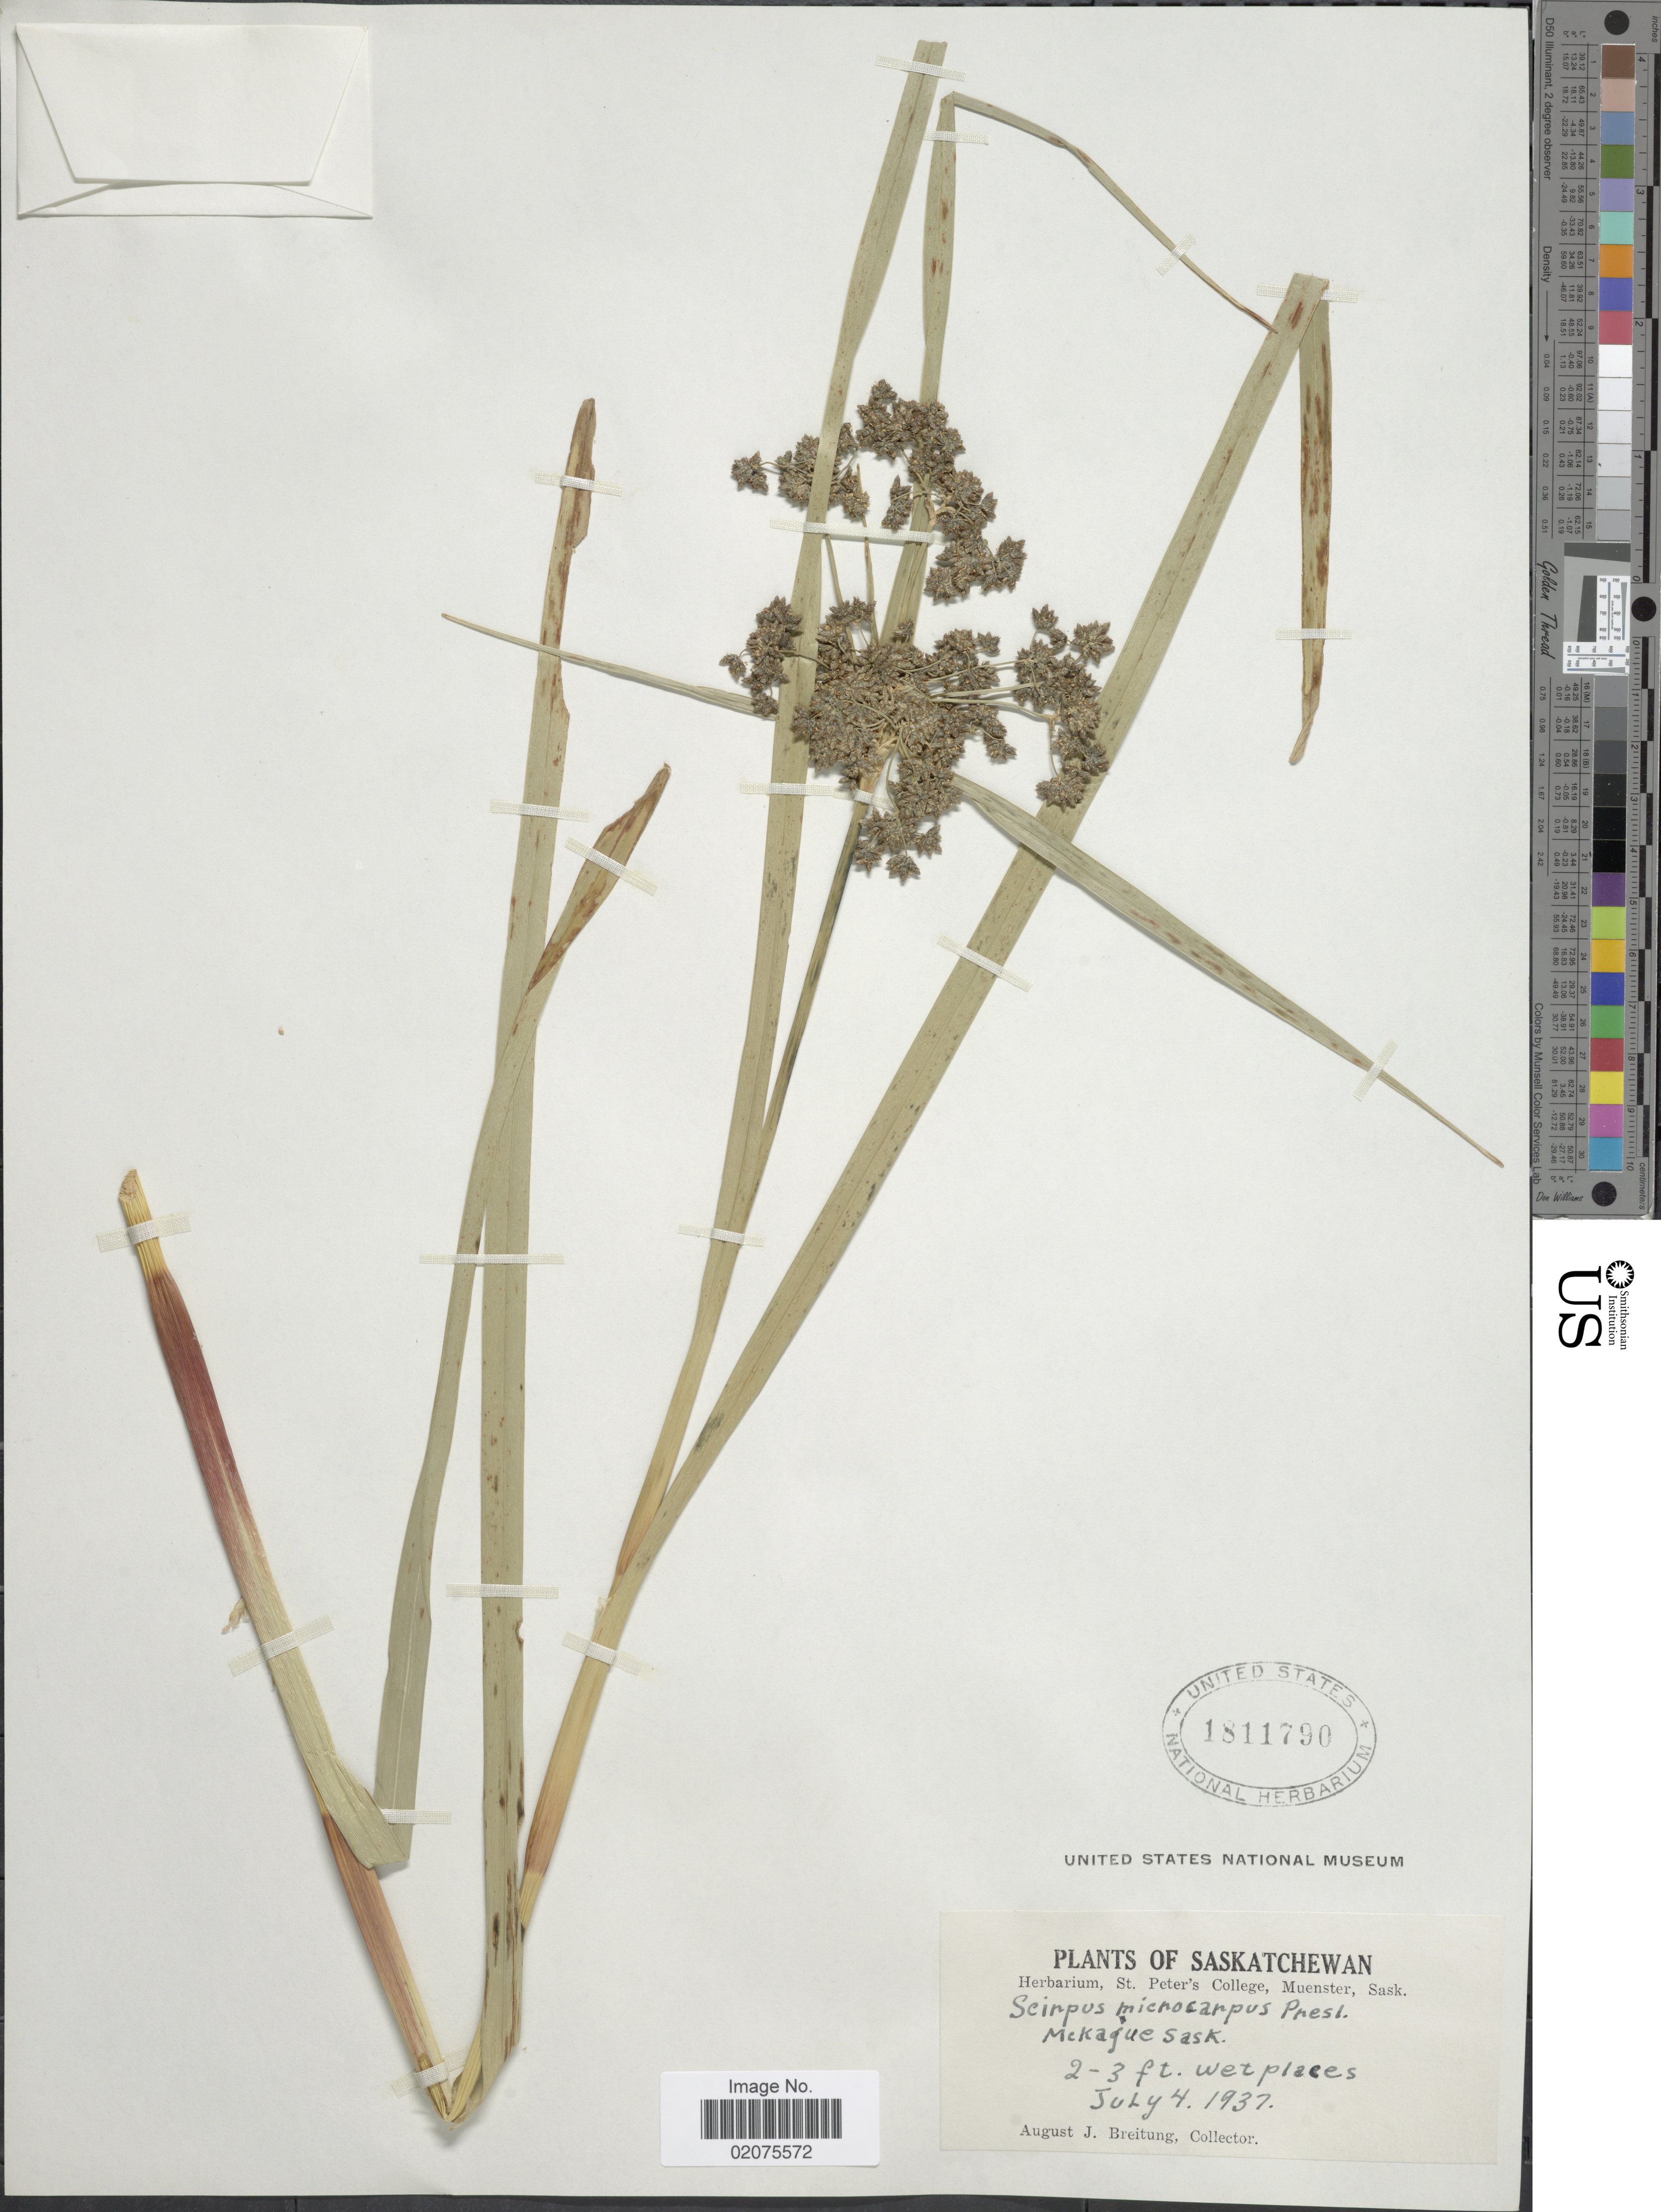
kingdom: Plantae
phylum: Tracheophyta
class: Liliopsida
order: Poales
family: Cyperaceae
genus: Scirpus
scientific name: Scirpus microcarpus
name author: J. Presl & C. Presl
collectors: A. Breitung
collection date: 1937-07-04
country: Canada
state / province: Saskatchewan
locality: Wet places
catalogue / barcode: US 1811790